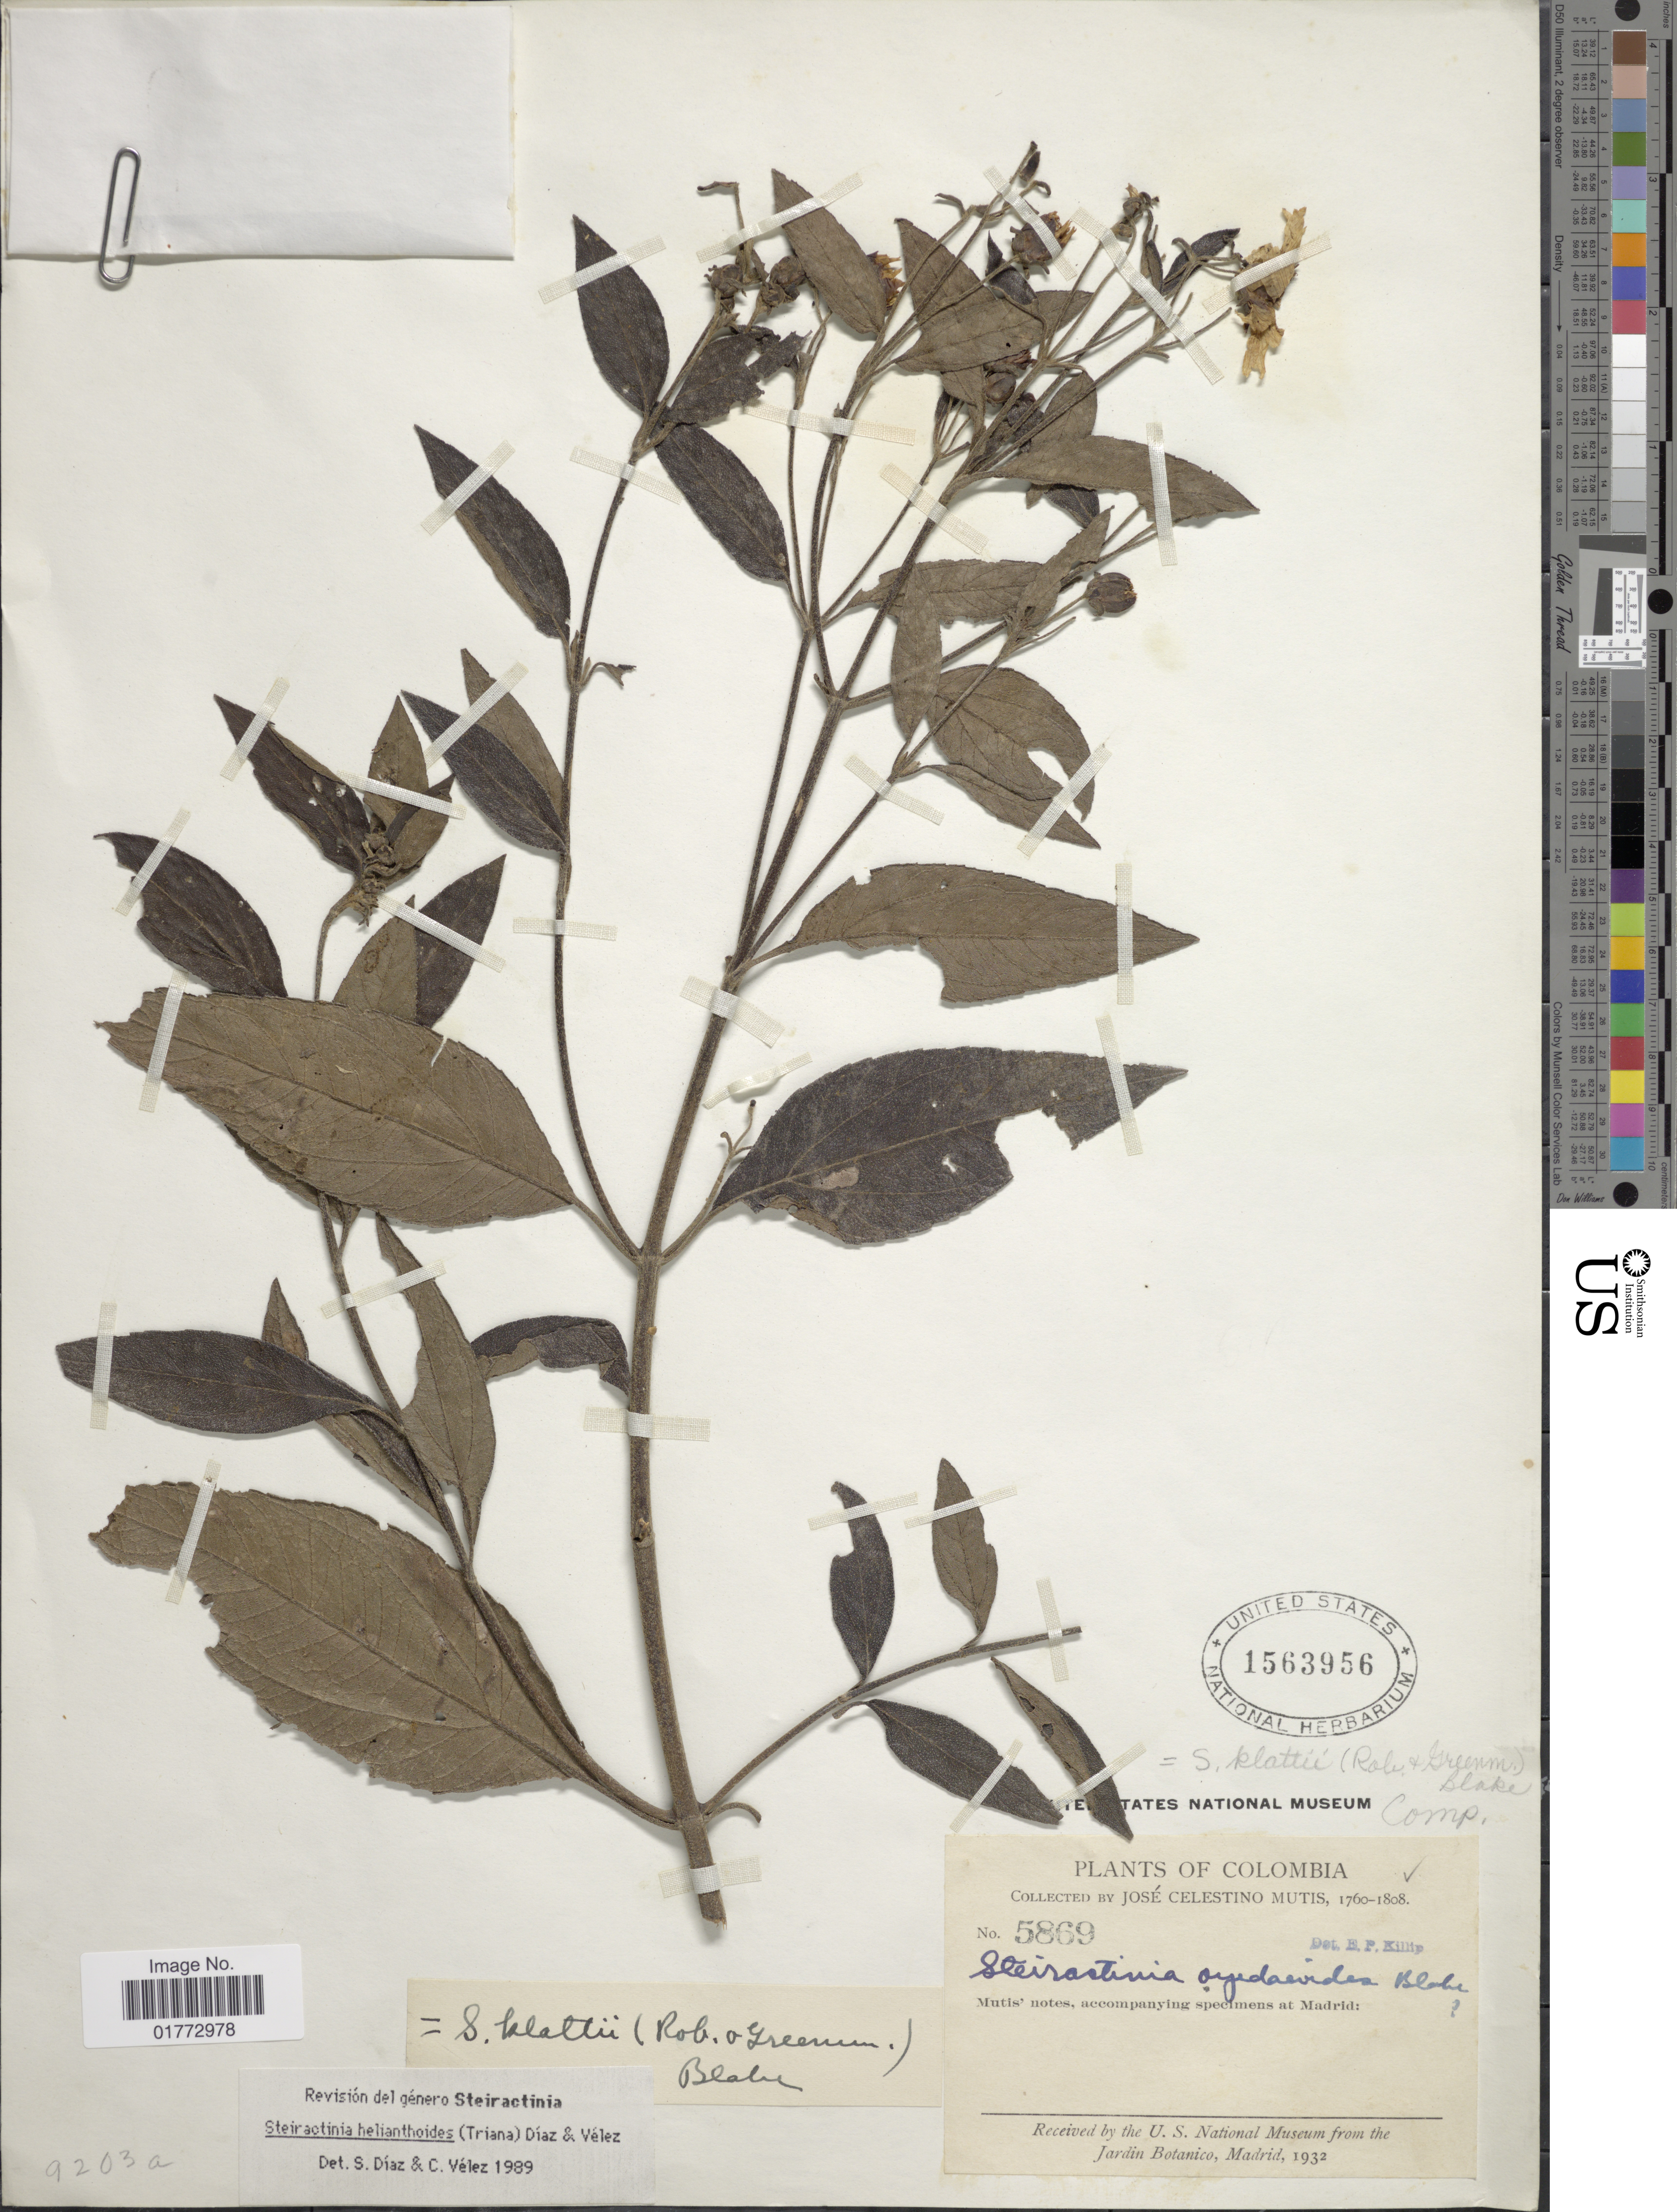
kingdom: Plantae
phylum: Tracheophyta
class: Magnoliopsida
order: Asterales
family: Asteraceae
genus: Steiractinia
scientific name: Steiractinia helianthoides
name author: (Triana) S. Díaz & Vélez-Nauer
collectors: J. C. B. Mutis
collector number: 5869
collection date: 1760/1808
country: Colombia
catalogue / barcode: US 1563956